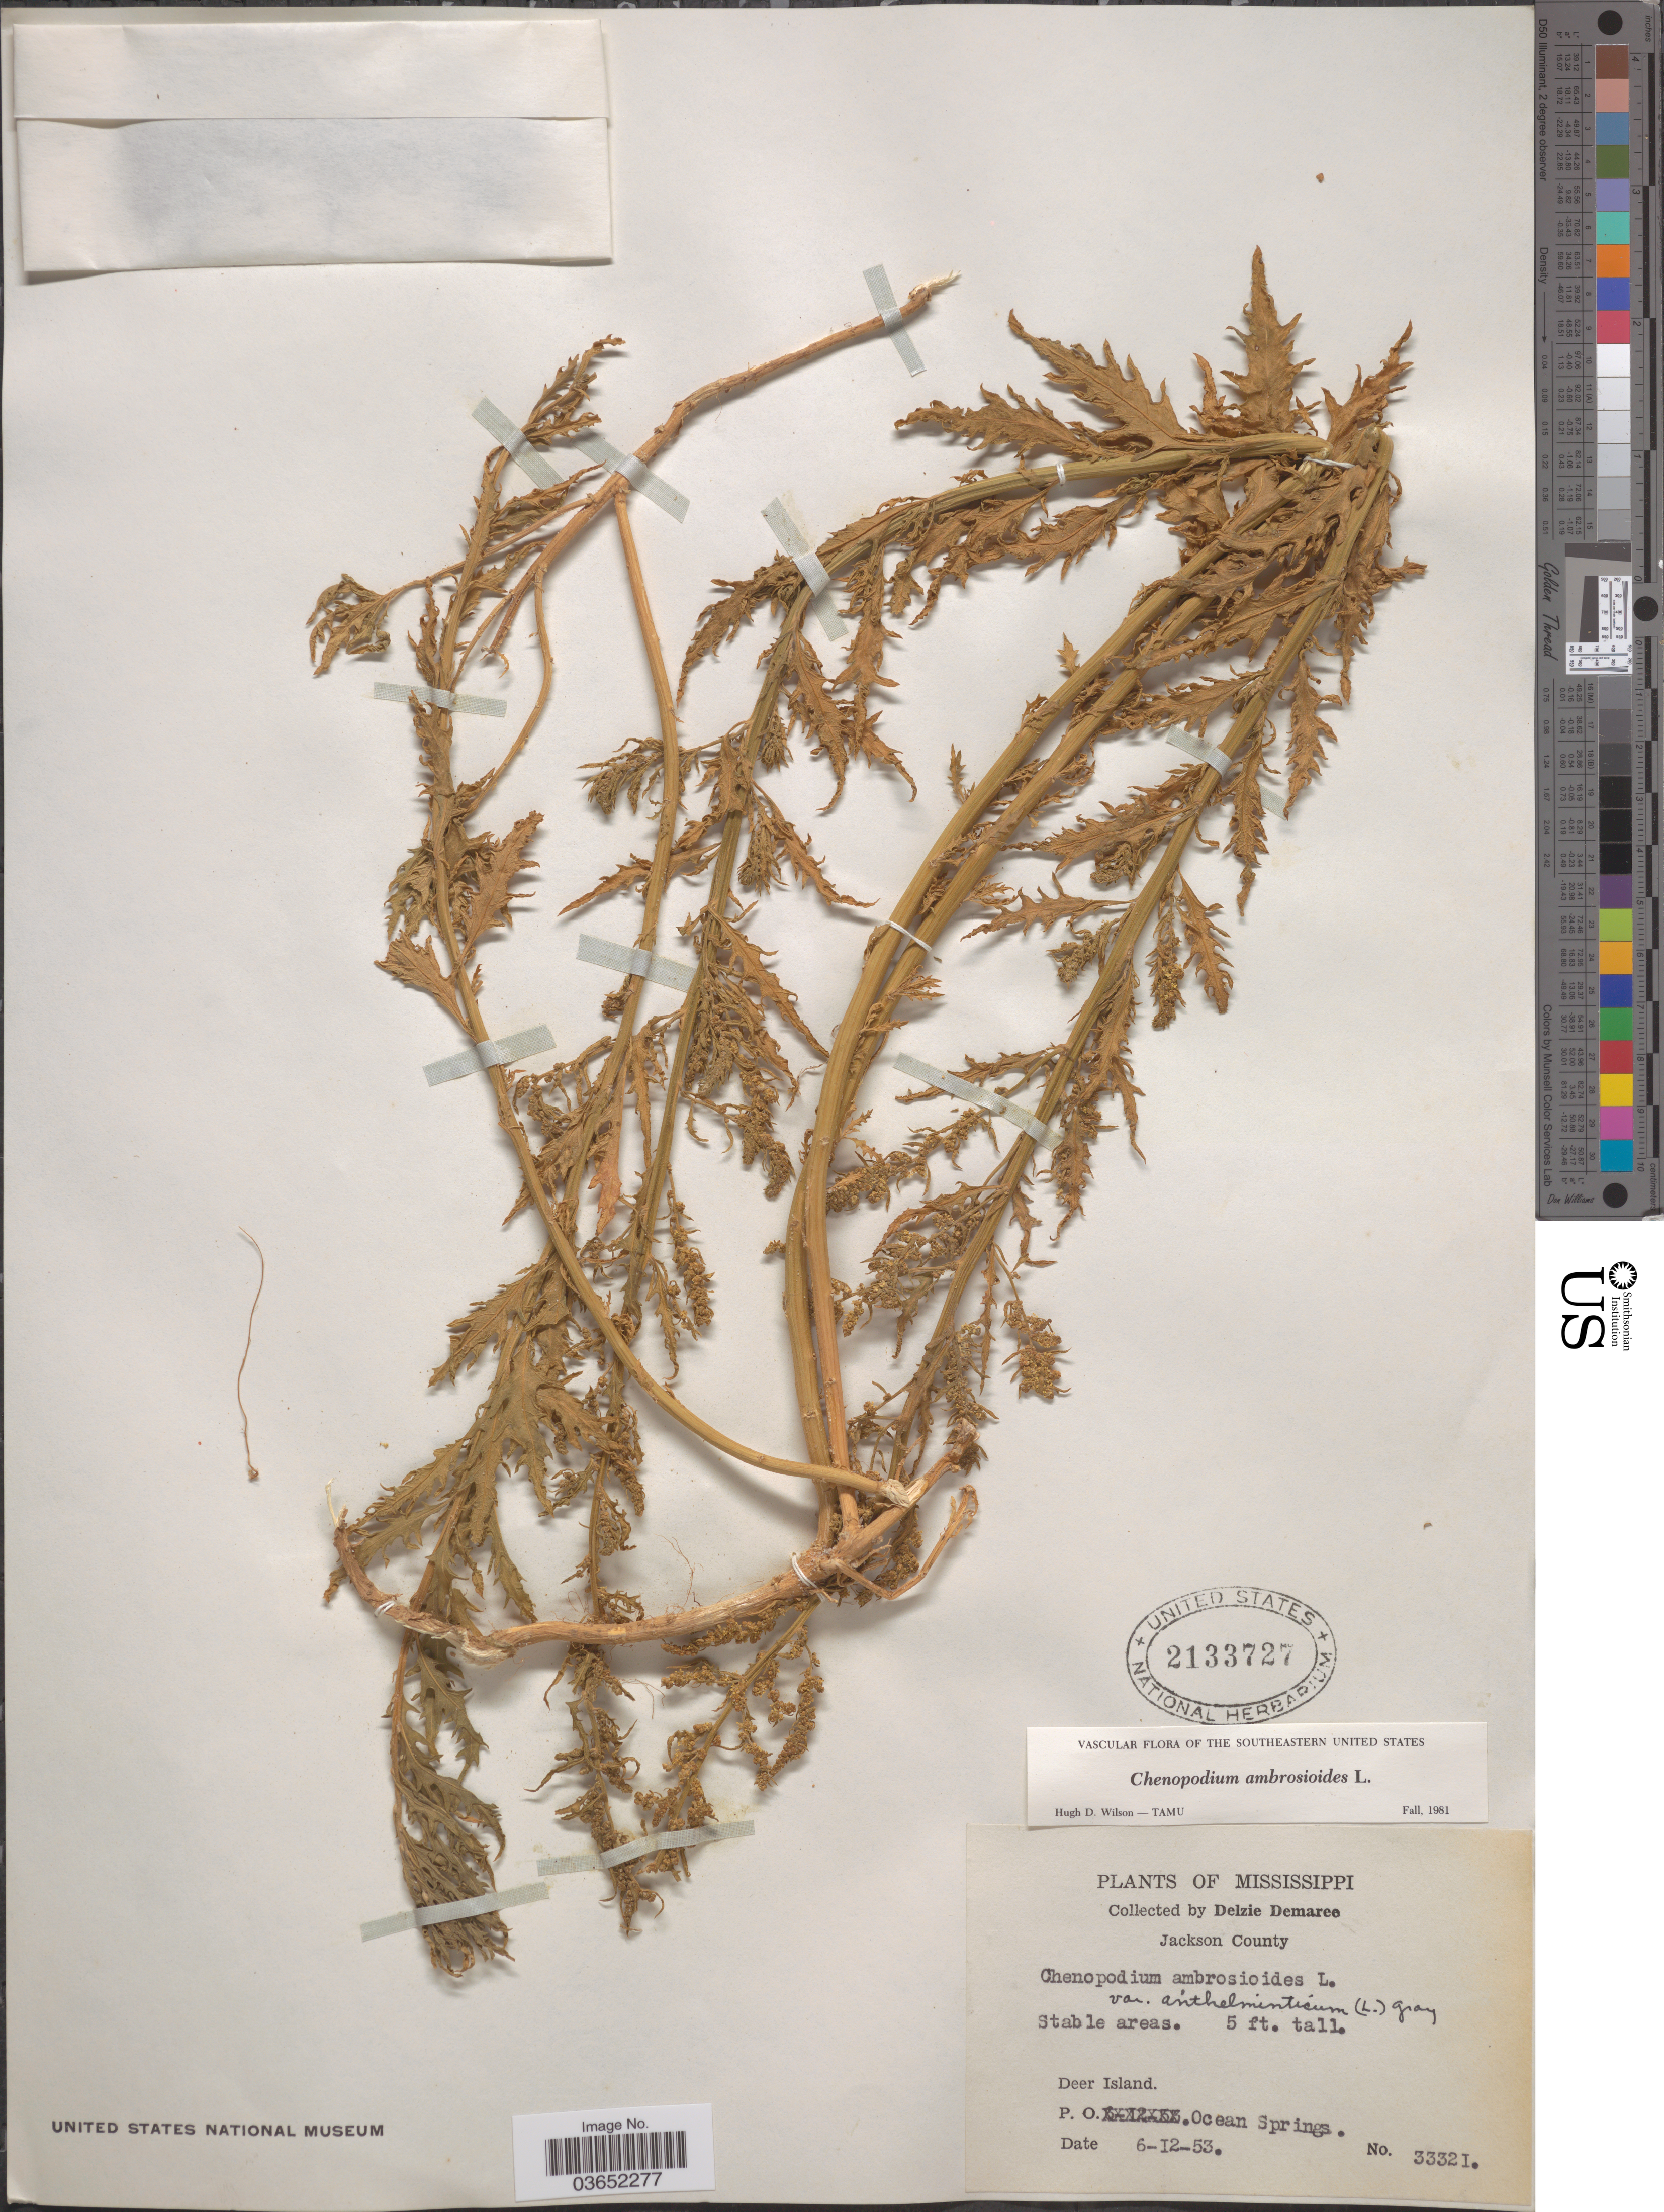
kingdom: Plantae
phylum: Tracheophyta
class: Magnoliopsida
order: Caryophyllales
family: Amaranthaceae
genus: Chenopodium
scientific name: Chenopodium ambrosioides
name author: L.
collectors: D. Demaree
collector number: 33321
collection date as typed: Transcribed d/m/y: 12/6/53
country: United States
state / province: Mississippi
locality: Jackson County. Stable areas. Deer Island. P.O. Ocean Springs.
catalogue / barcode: US 2133727